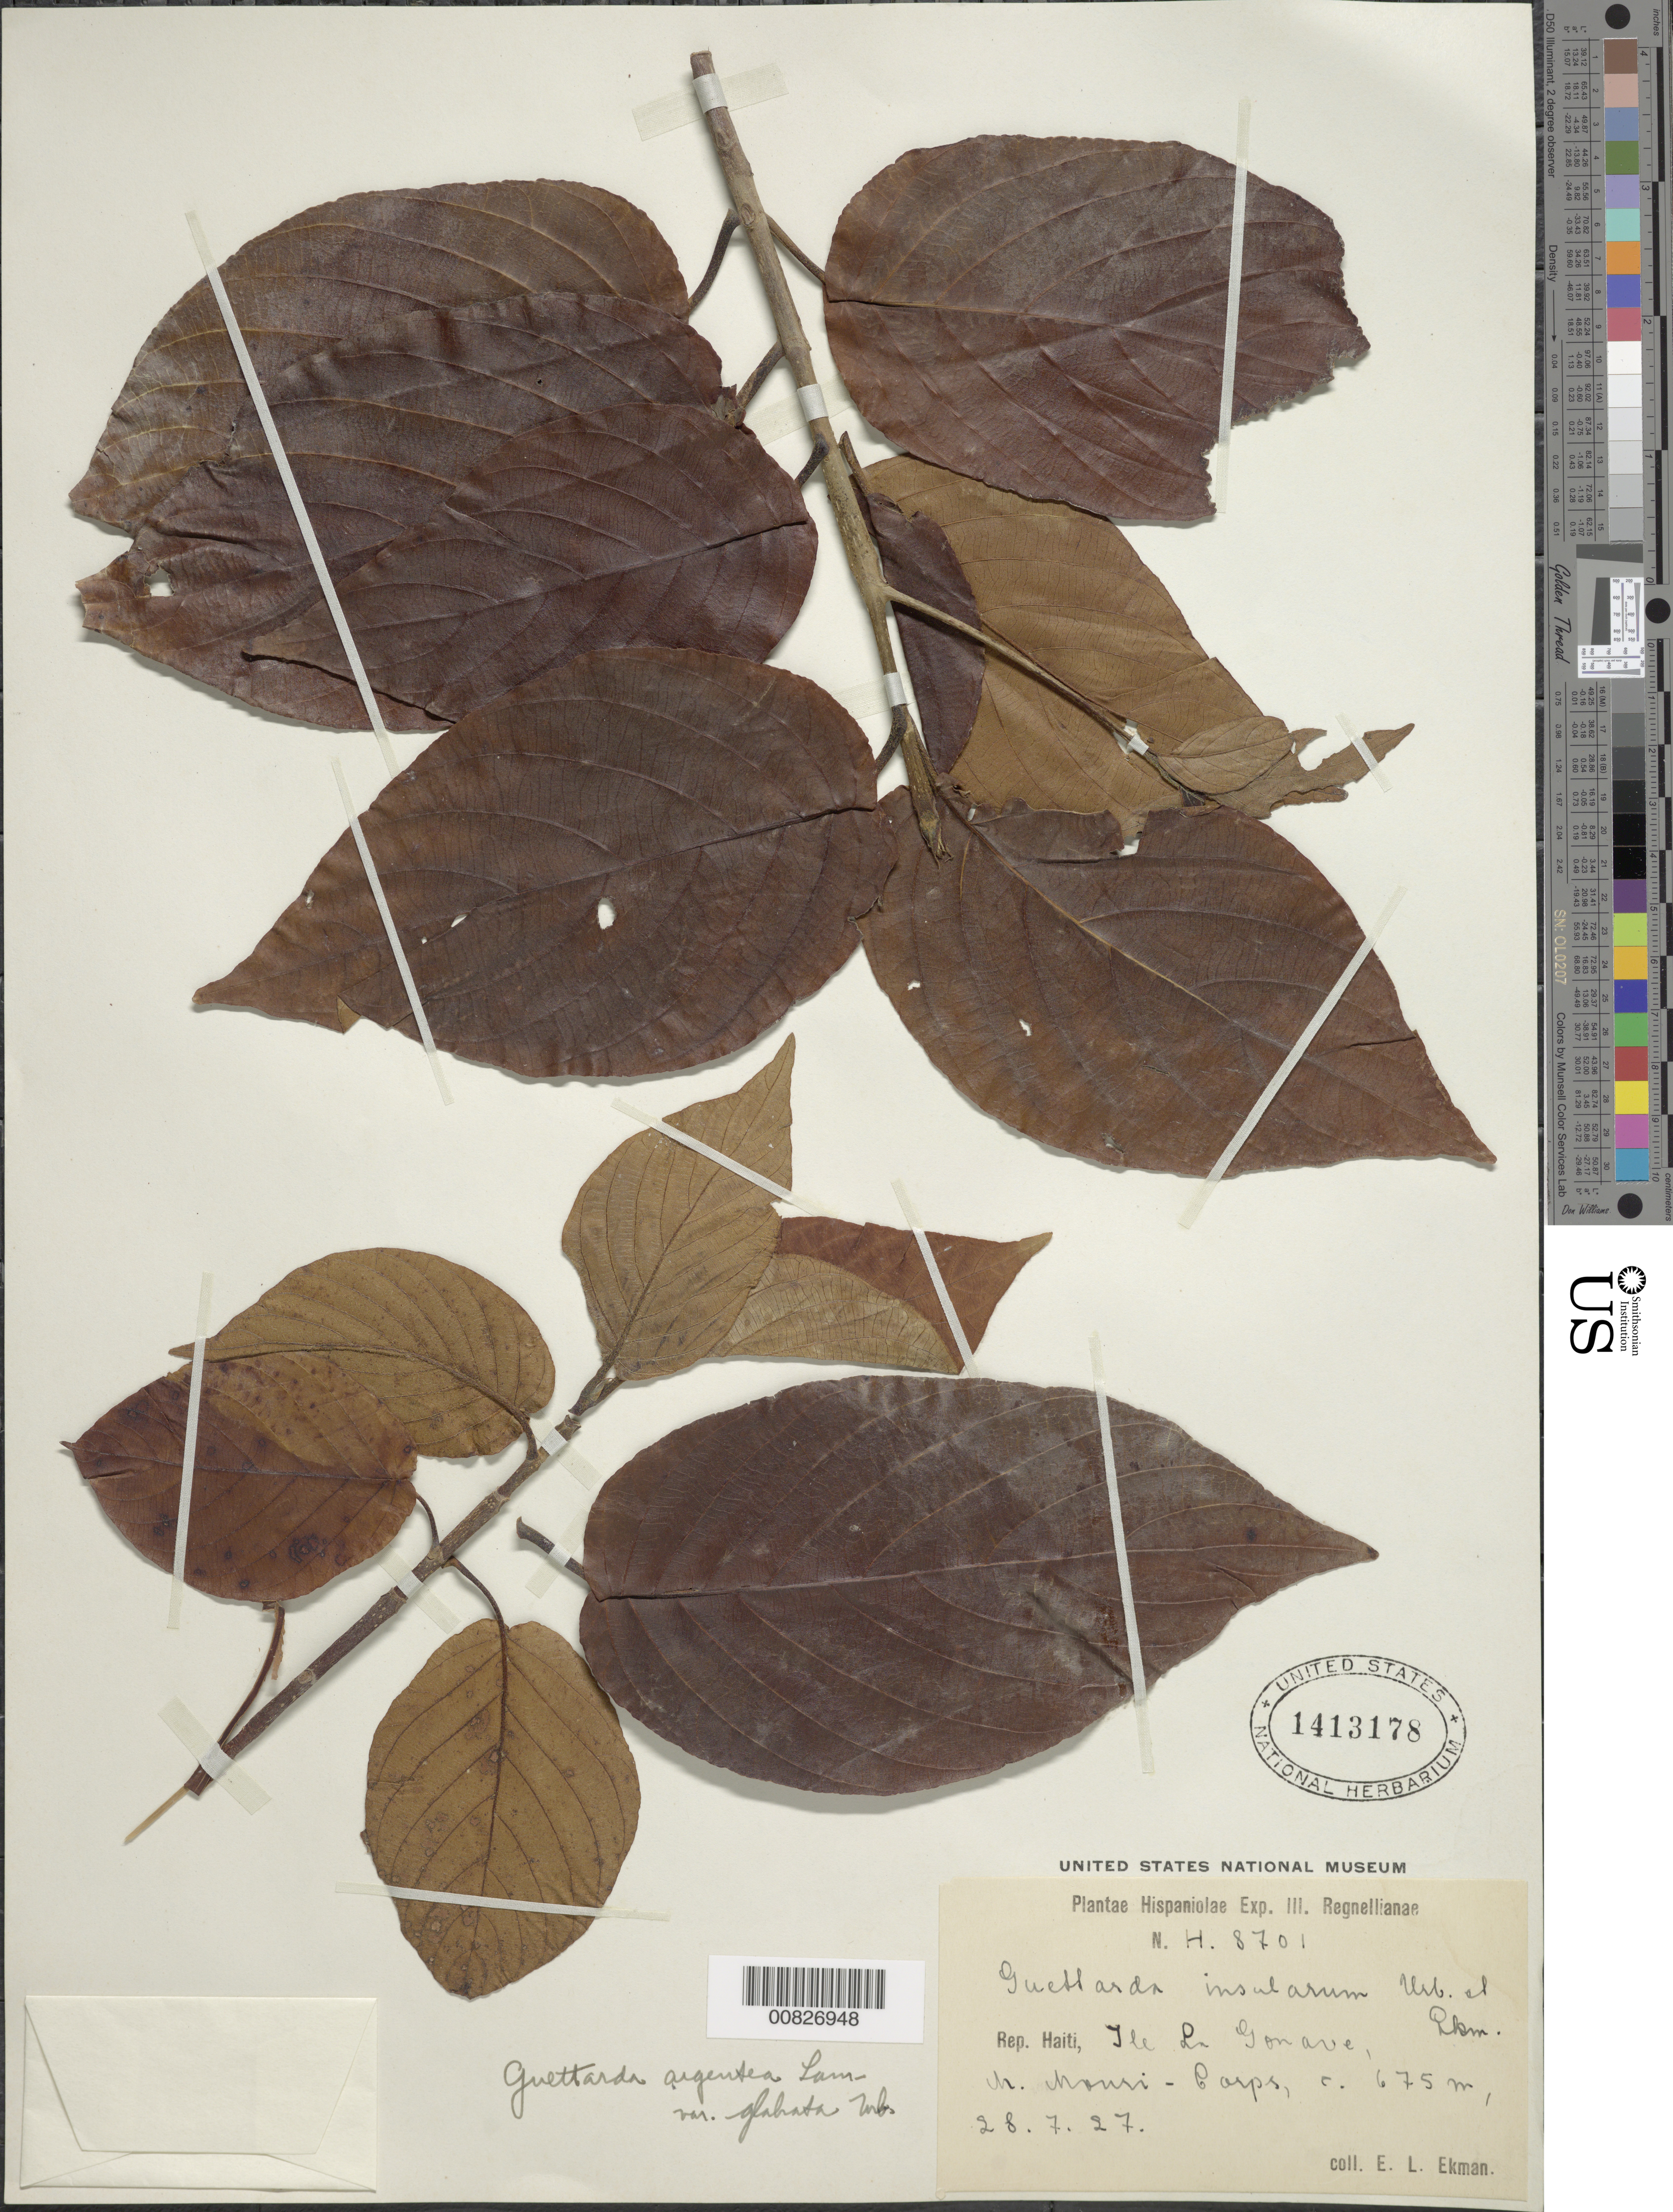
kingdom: Plantae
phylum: Tracheophyta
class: Magnoliopsida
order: Gentianales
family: Rubiaceae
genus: Guettarda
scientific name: Guettarda argentea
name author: Lam.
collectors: E. L. Ekman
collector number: H 8701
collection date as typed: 28 Jul 1927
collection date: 1927-07-28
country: Haiti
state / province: Ouest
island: Île de la Gonâve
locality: M. Mouri-Corps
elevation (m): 675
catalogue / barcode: US 1413178